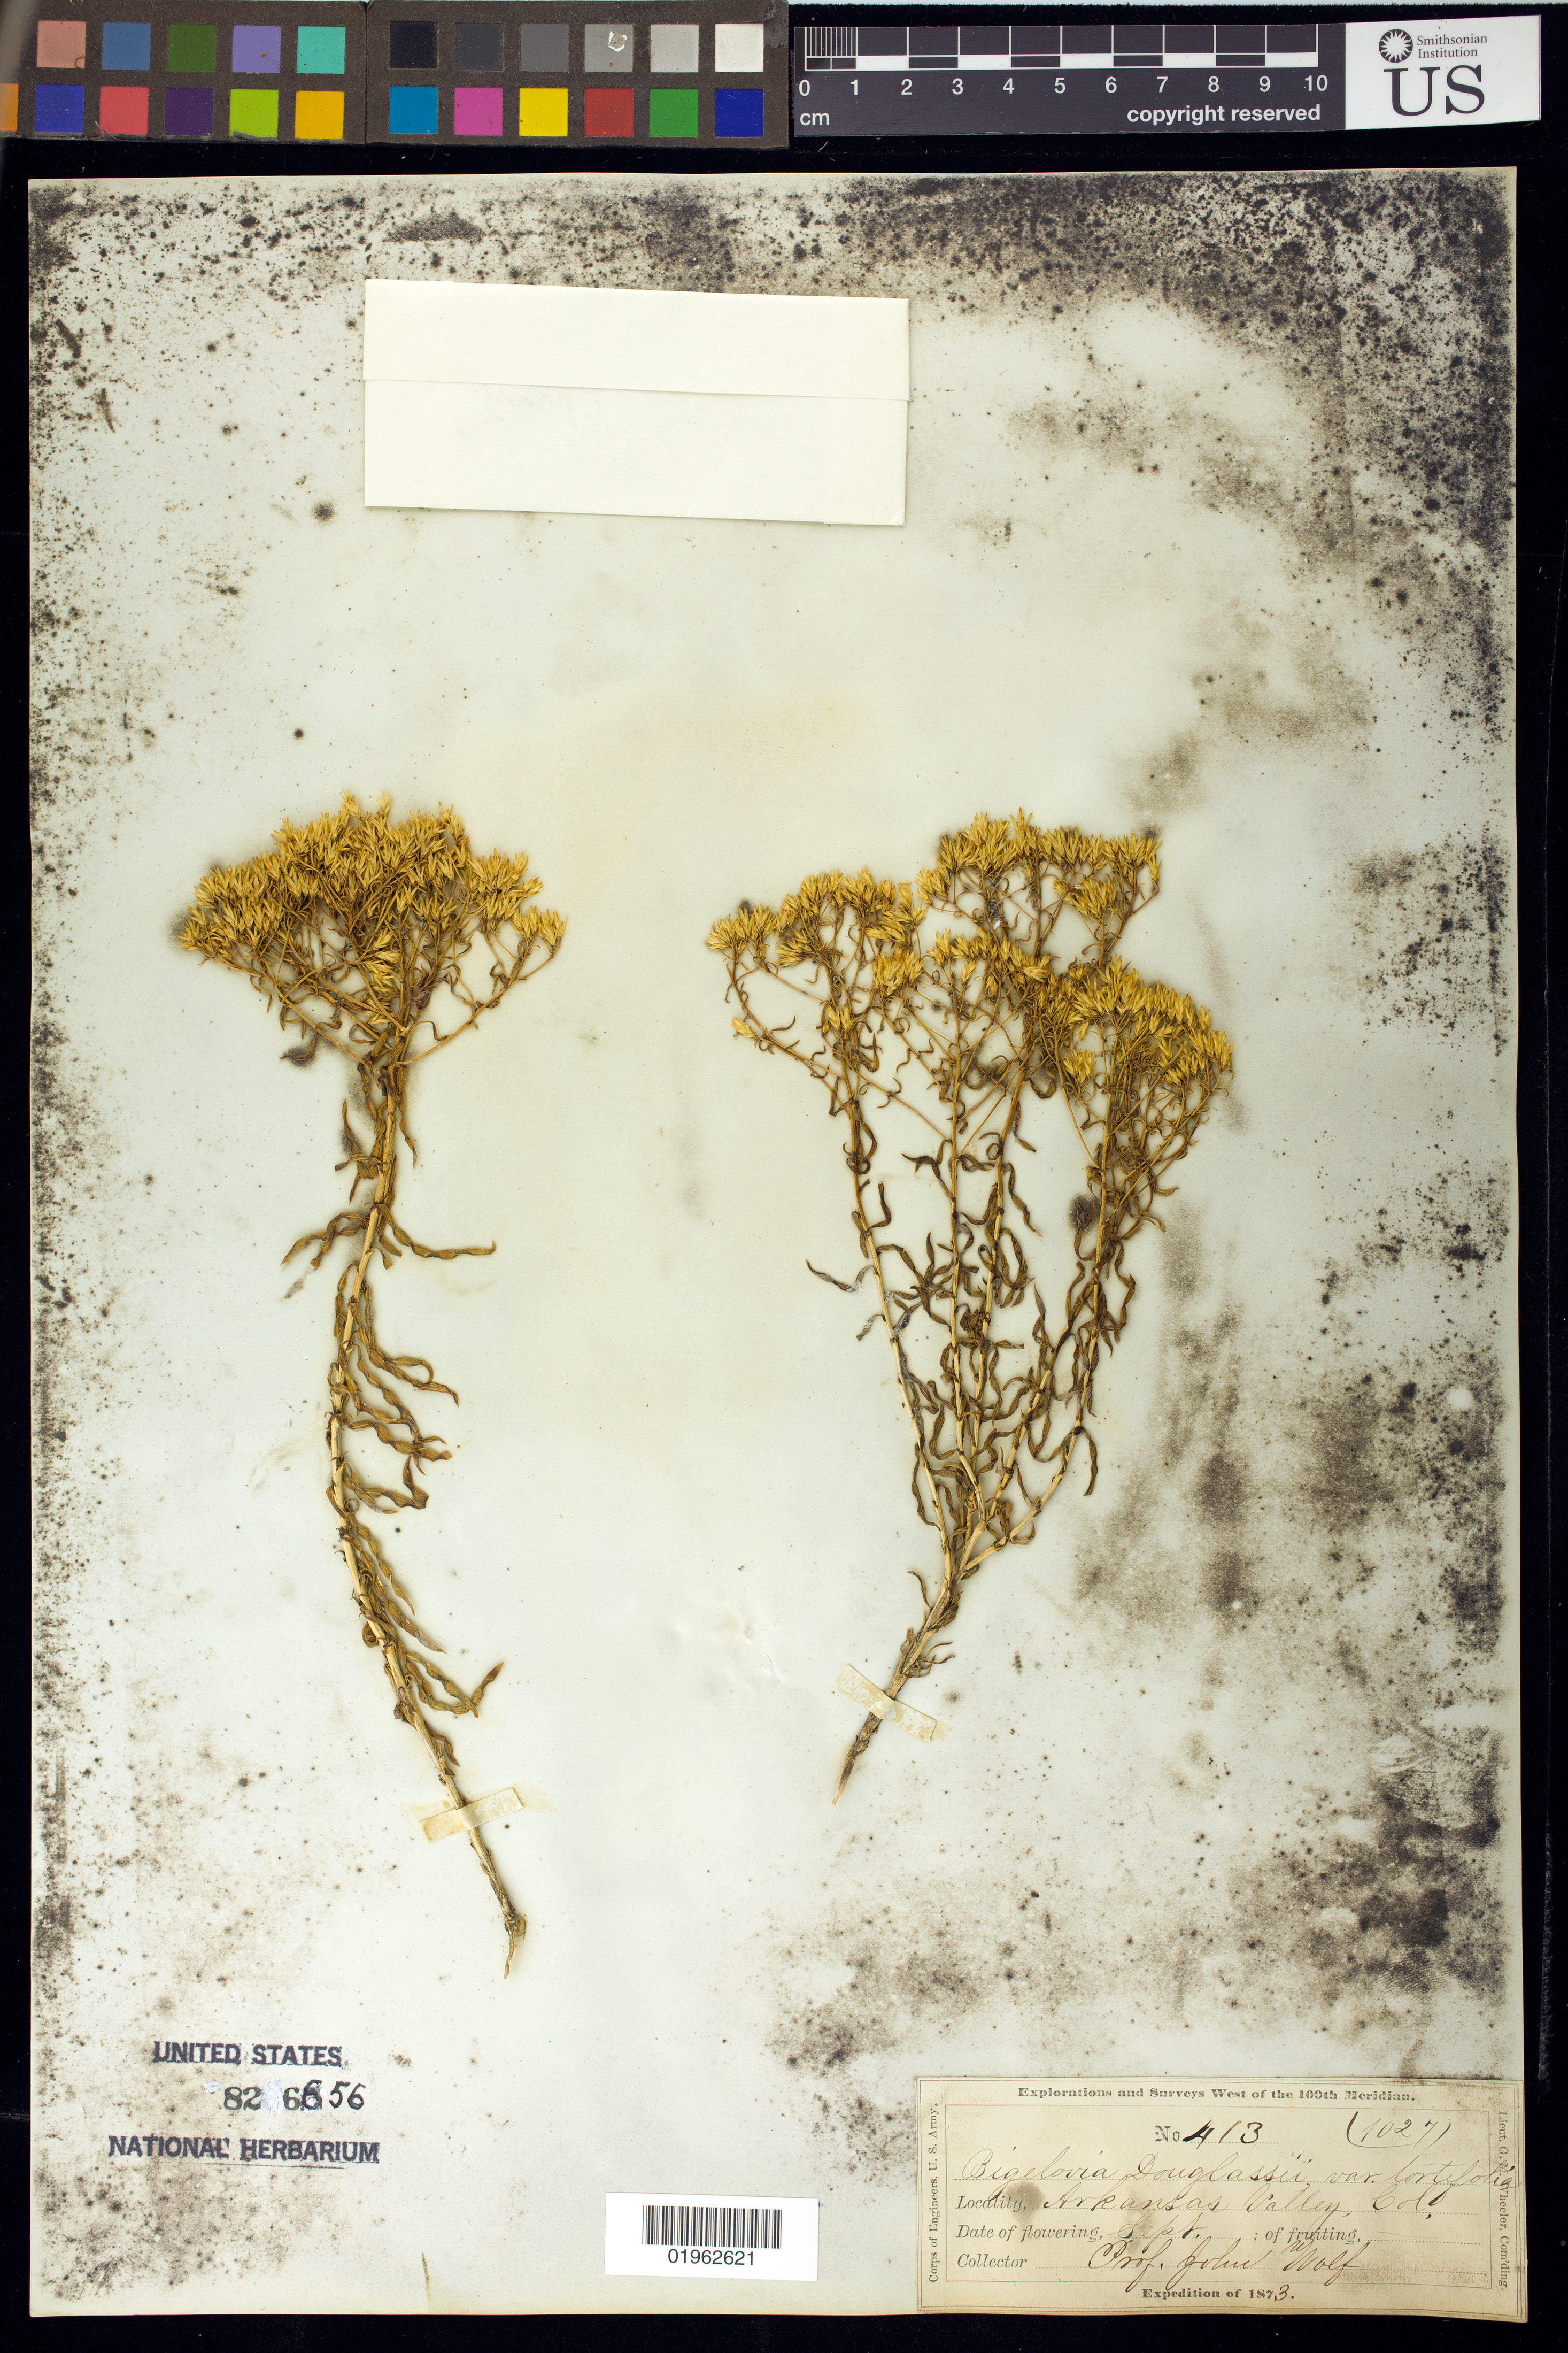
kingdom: Plantae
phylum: Tracheophyta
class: Magnoliopsida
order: Asterales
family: Asteraceae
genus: Bigelowia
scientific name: Bigelowia douglasii var. tortifolia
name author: A. Gray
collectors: J. Wolf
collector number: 413 (1027)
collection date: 1873-09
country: United States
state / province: Colorado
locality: Arkansas Valley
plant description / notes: The USNM number listed on the page may be a mistake - at some time in the past (prior to 18 Jul 2019, date of digitization) the USNM number was partially covered with correction fluid and re-hand written. Kelsey Falquero believes this number should actually be 82656.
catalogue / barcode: US 826656